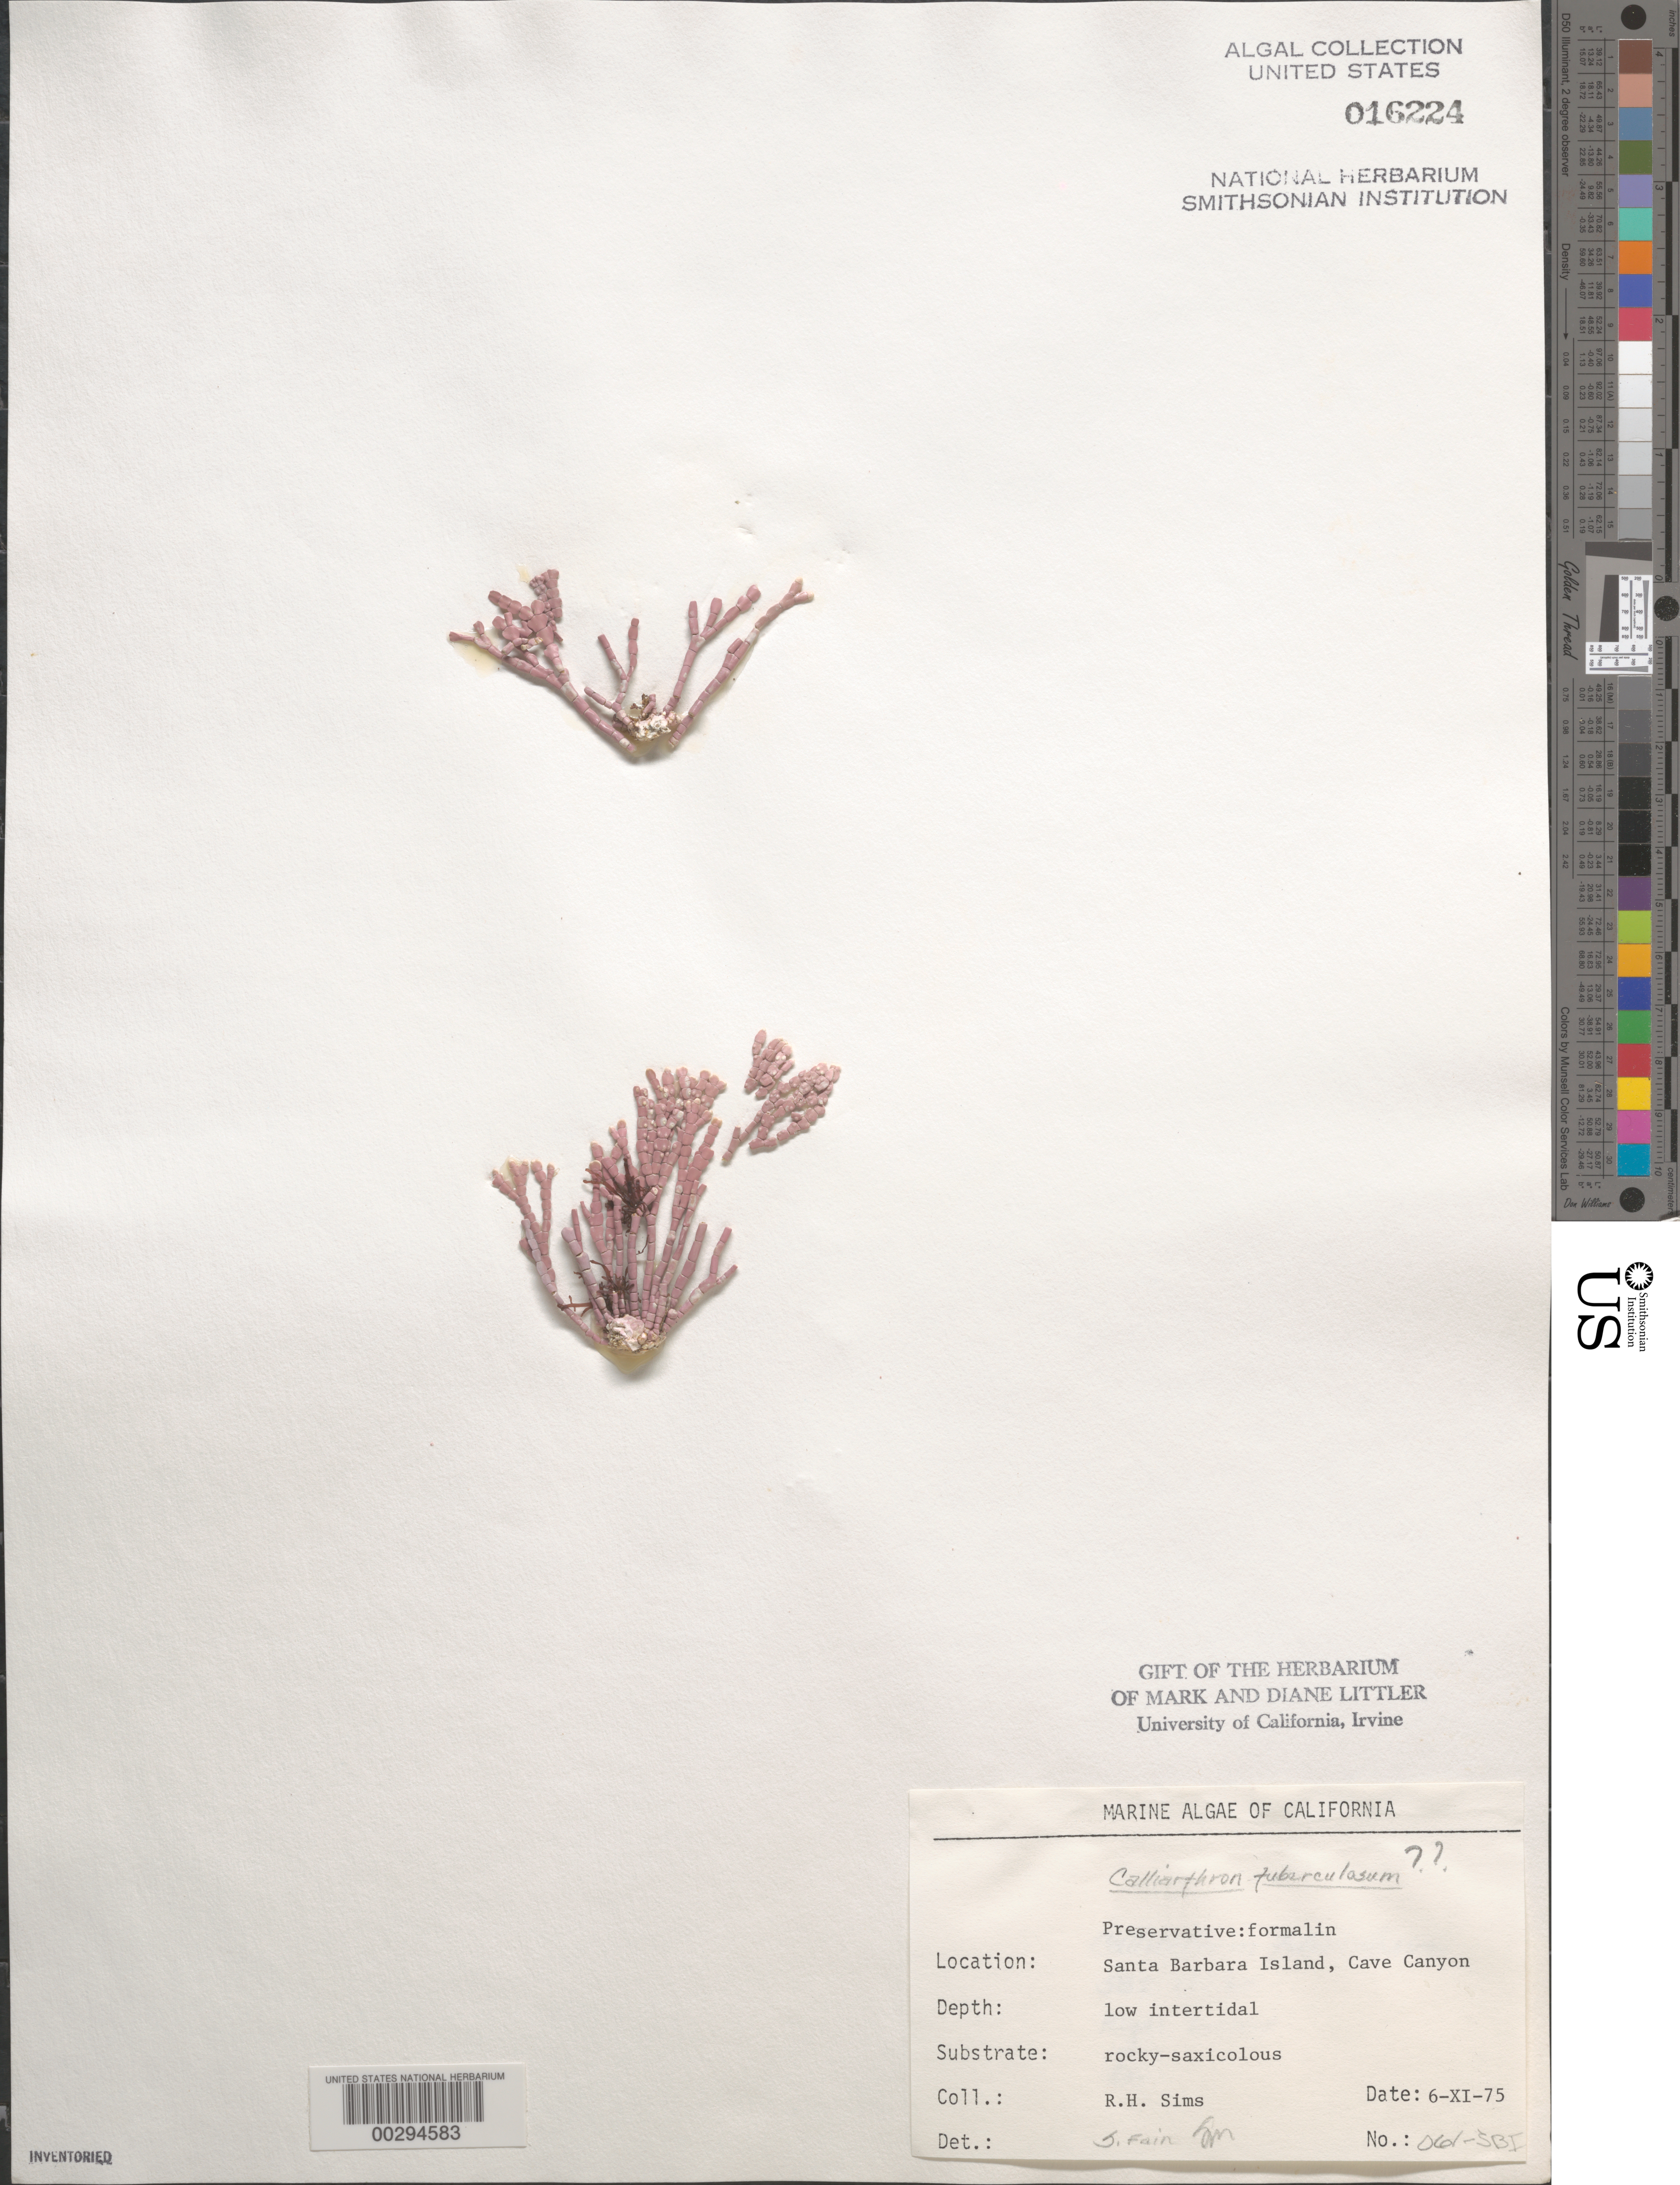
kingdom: Plantae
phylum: Rhodophyta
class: Florideophyceae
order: Corallinales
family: Corallinaceae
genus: Calliarthron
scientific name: Calliarthron tuberculosum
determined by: Fain, S. R.; Murray, S. N.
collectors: R. H. Sims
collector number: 061-sbi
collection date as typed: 06 Nov 1975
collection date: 1975-11-06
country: United States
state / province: California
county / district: Santa Barbara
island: Santa Barbara Island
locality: Cave Canyon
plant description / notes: BLM-SOCALBIGHT Rocky Intertidal Survey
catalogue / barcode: US 16224